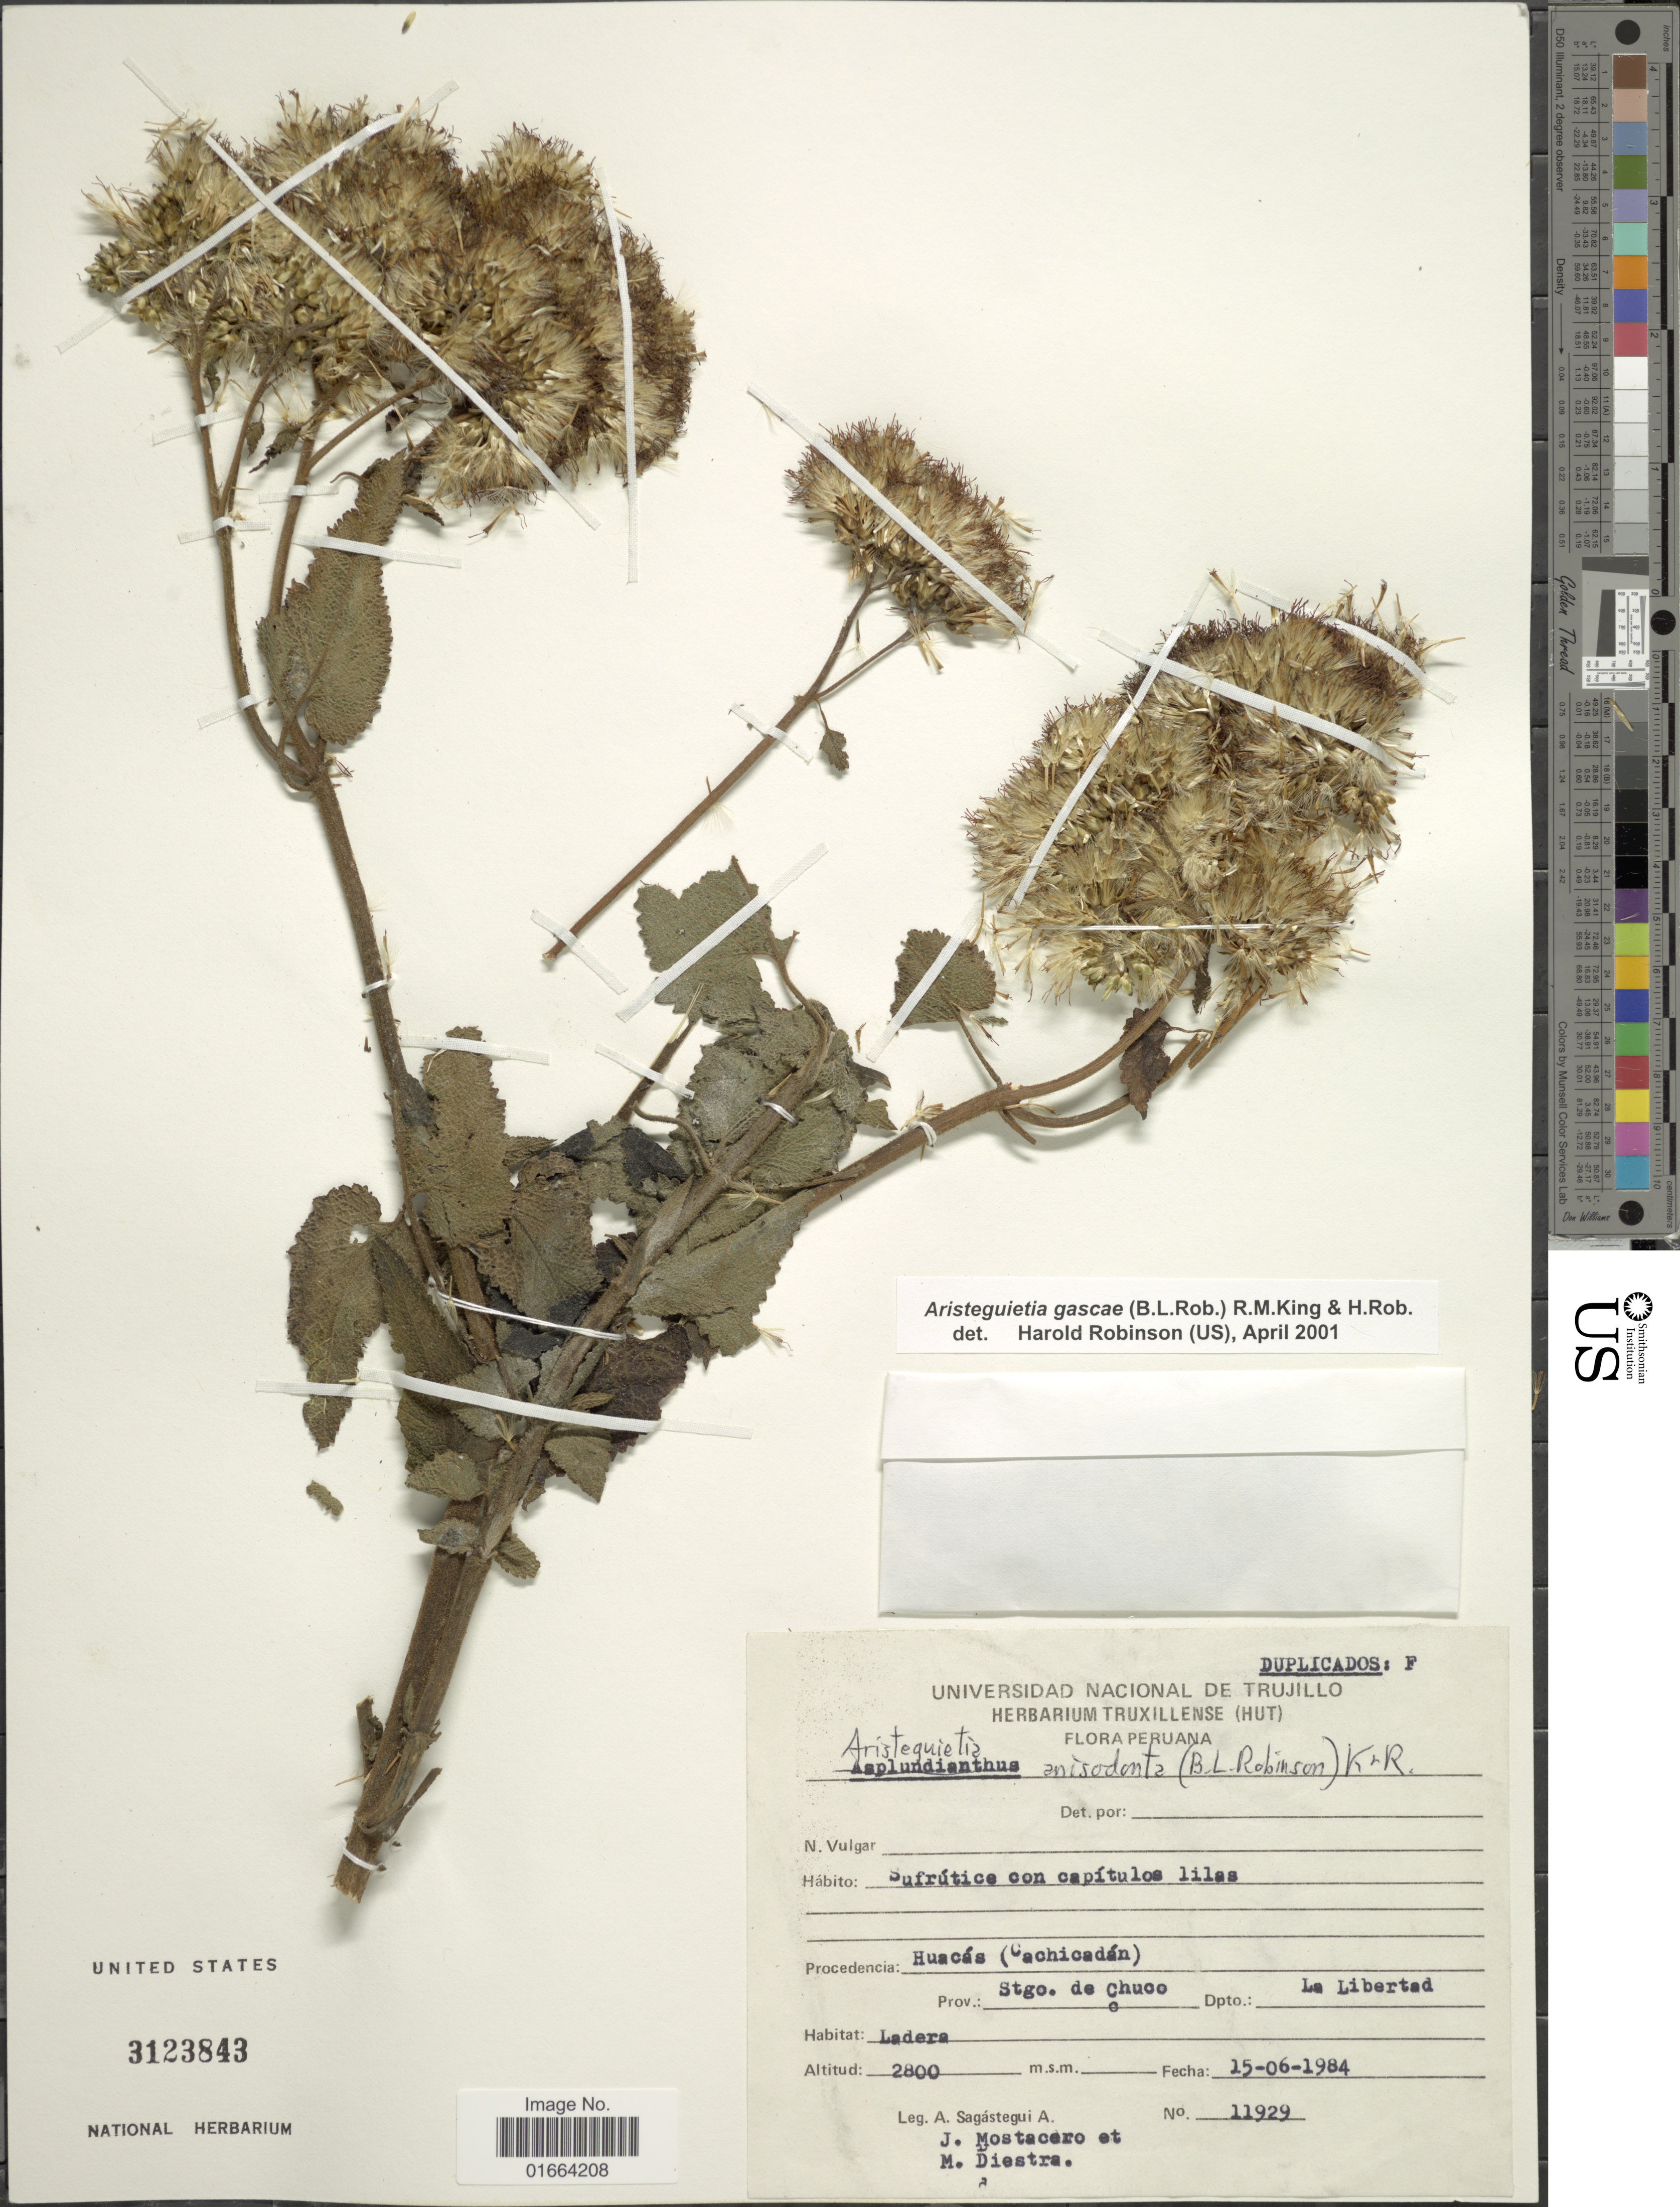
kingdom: Plantae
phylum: Tracheophyta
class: Magnoliopsida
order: Asterales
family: Asteraceae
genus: Aristeguietia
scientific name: Aristeguietia gascae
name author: (B.L. Rob.) R.M. King & H. Rob.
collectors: A. Sagástegui A., J. Mostacero & M. Diestra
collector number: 11929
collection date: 1984-06-15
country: Peru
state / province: La Libertad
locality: Huacás (Cachicadán). Prov.: Stgo. de Chuco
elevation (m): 2800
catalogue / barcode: US 3123843